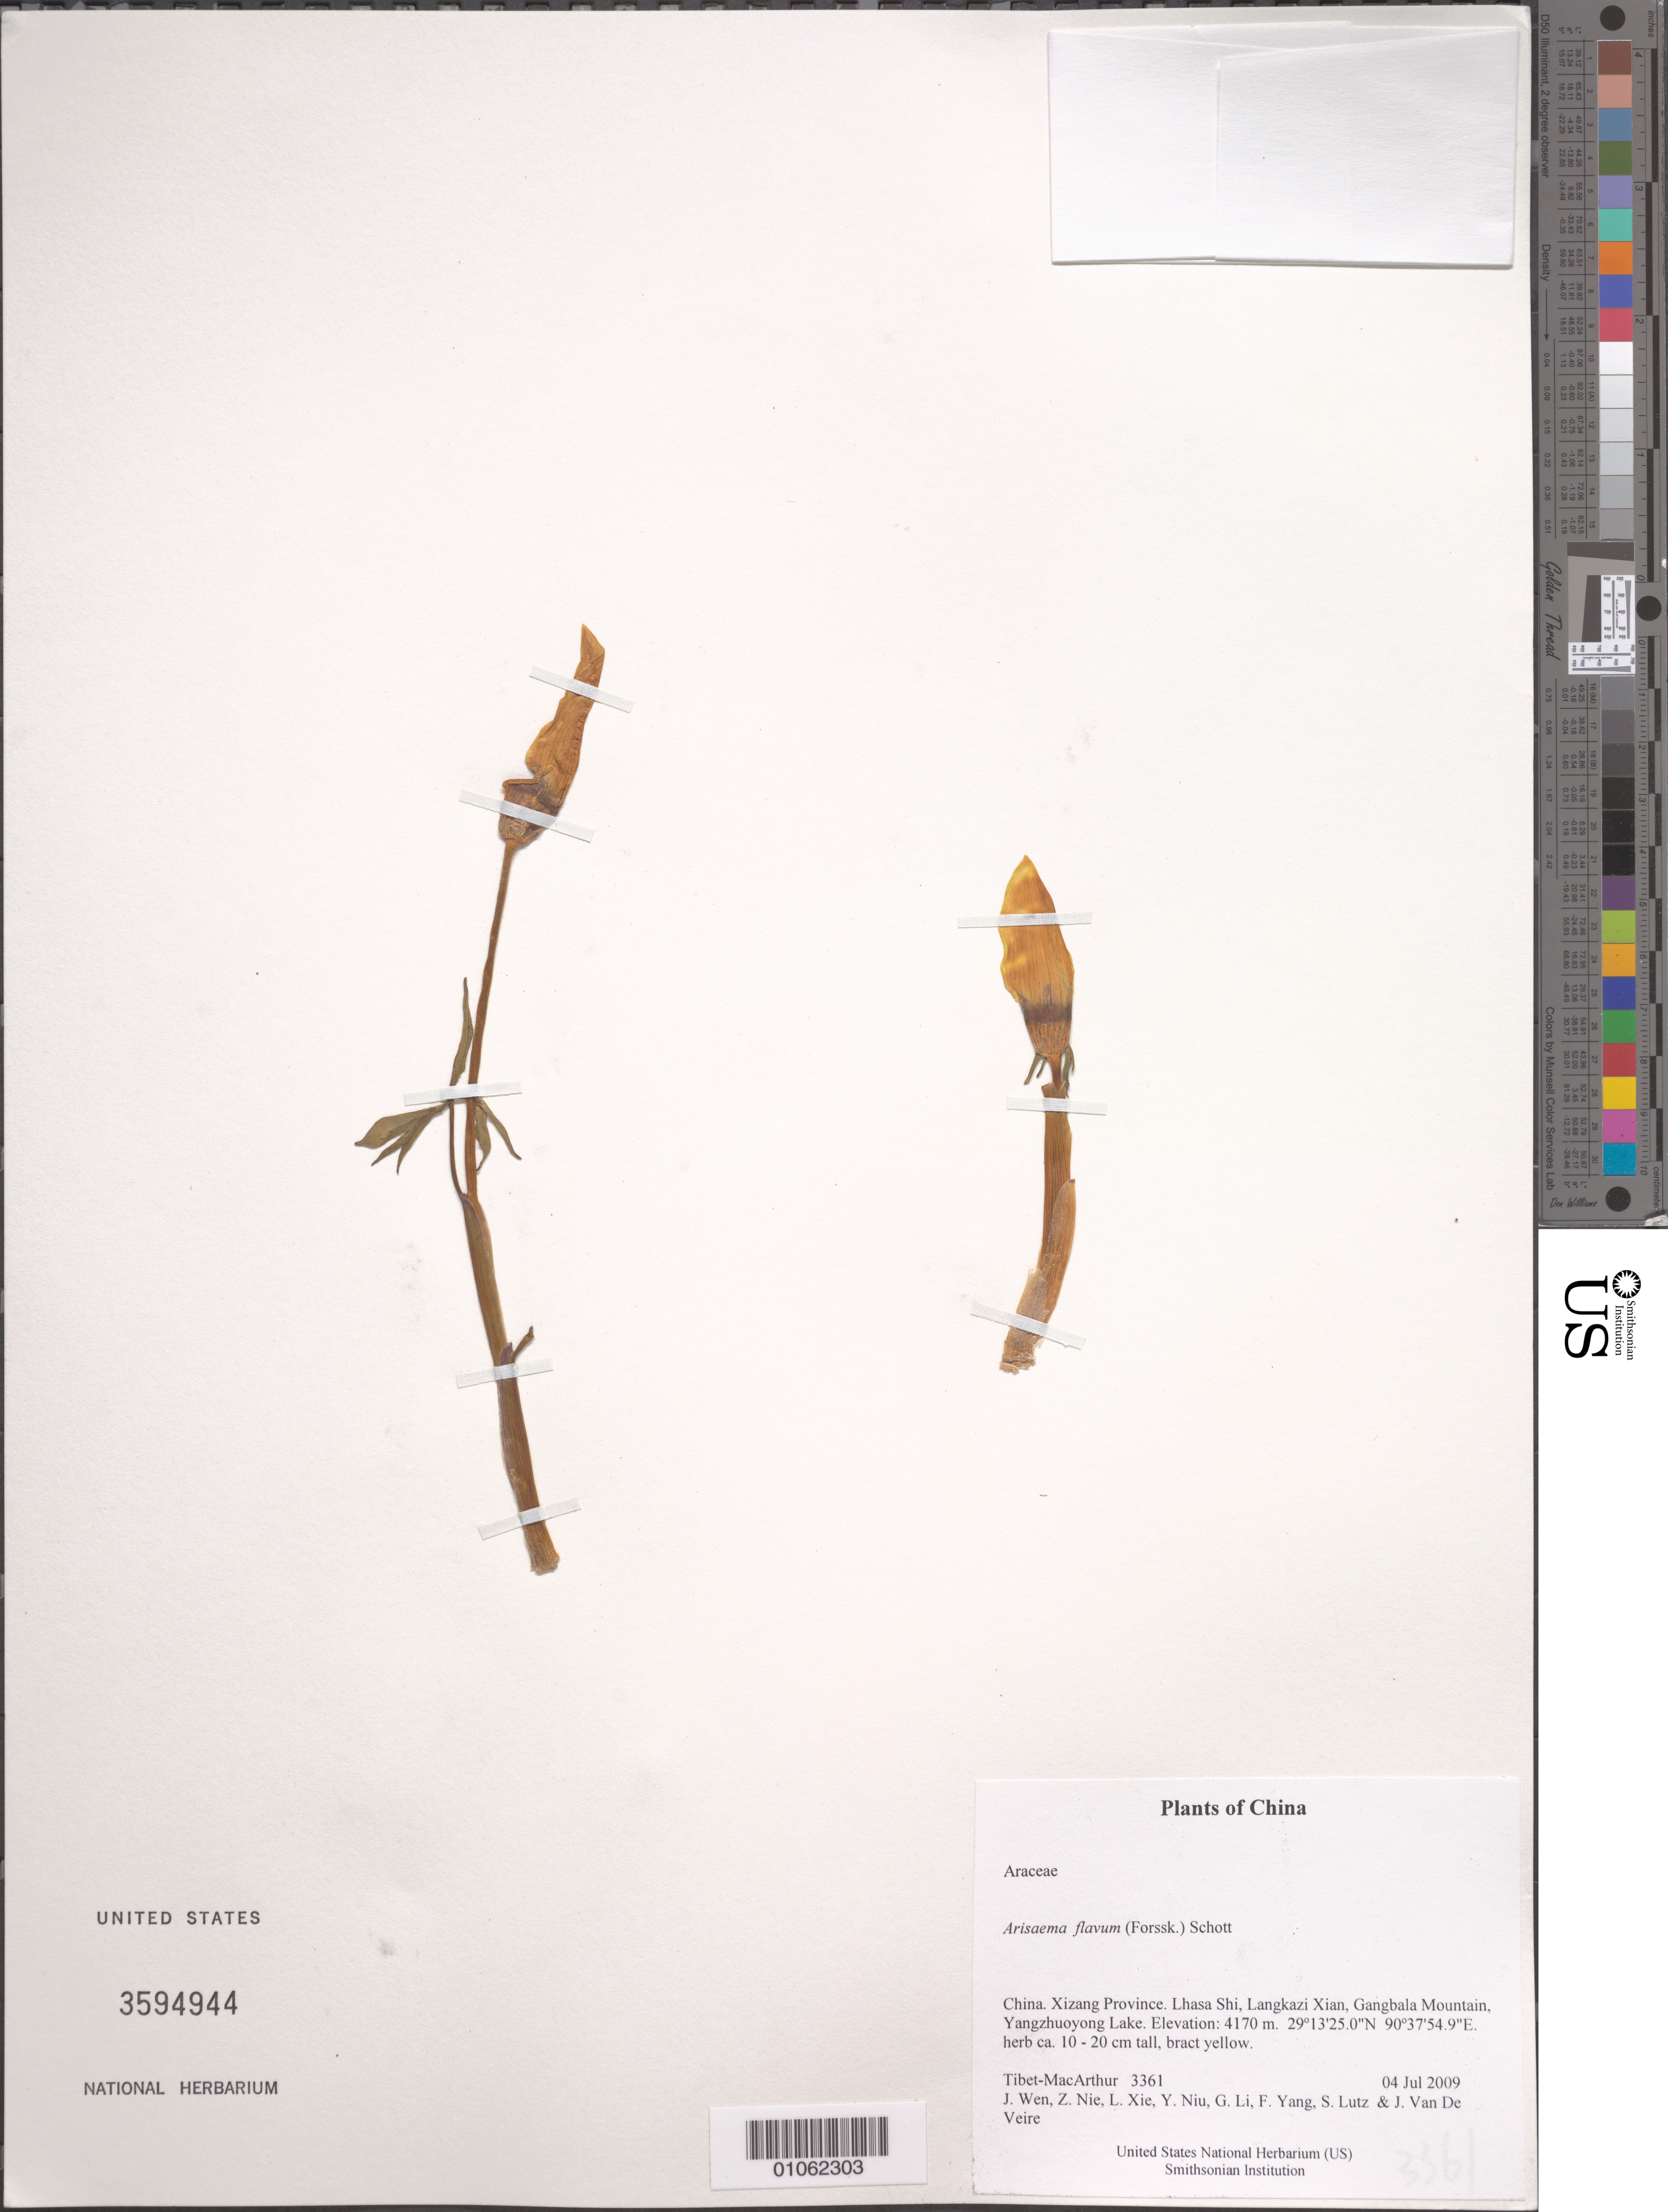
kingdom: Plantae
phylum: Tracheophyta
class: Liliopsida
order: Alismatales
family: Araceae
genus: Arisaema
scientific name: Arisaema flavum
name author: (Forssk.) Schott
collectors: Tibet-MacArthur, J. Wen, Z. Nie, L. Xie, Y. Niu, G. Li, F. Yang, S. Lutz & J. Van De Veire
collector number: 3361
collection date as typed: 04 Jul 2009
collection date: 2009-07-04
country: China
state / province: Xizang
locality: Lhasa Shi, Langkazi Xian, Gangbala Mountain, Yangzhuoyong Lake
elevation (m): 4170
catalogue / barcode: US 3594944